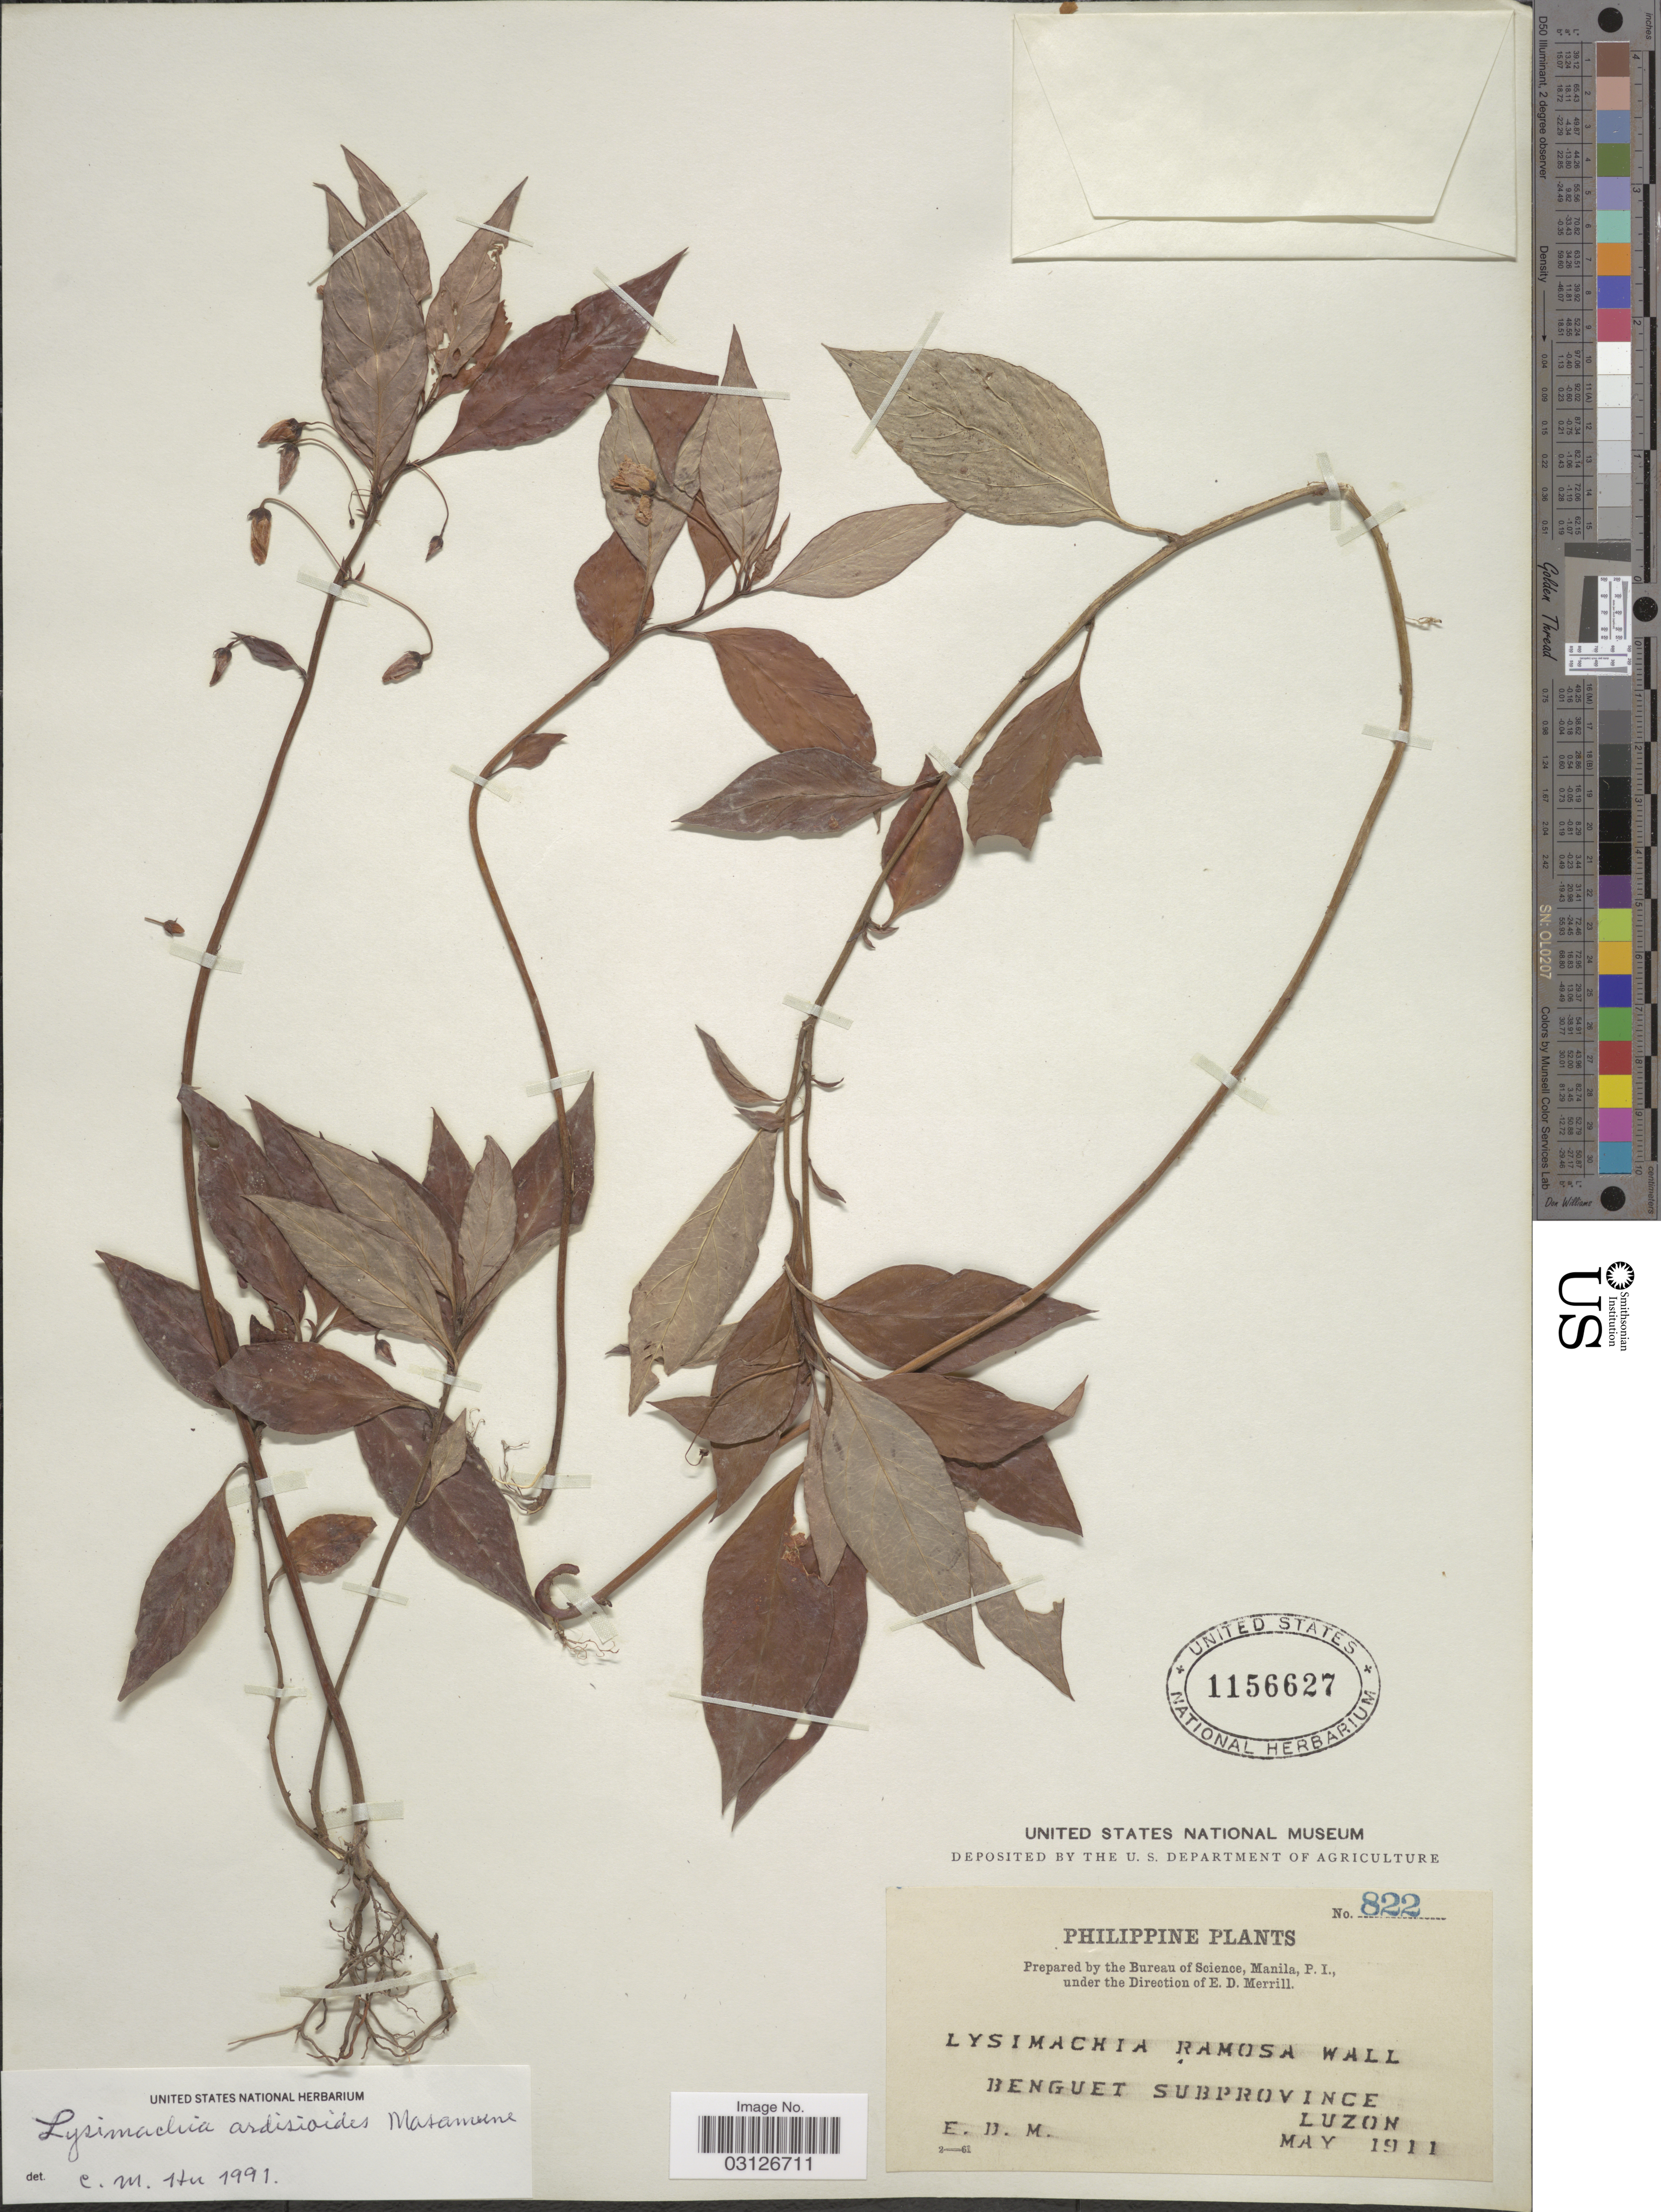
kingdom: Plantae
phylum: Tracheophyta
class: Magnoliopsida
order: Ericales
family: Primulaceae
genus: Lysimachia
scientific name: Lysimachia ardisioides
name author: Masam.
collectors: E. D. Merrill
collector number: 822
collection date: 1911-05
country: Philippines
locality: Benguet subprovince. Luzon.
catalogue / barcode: US 1156627